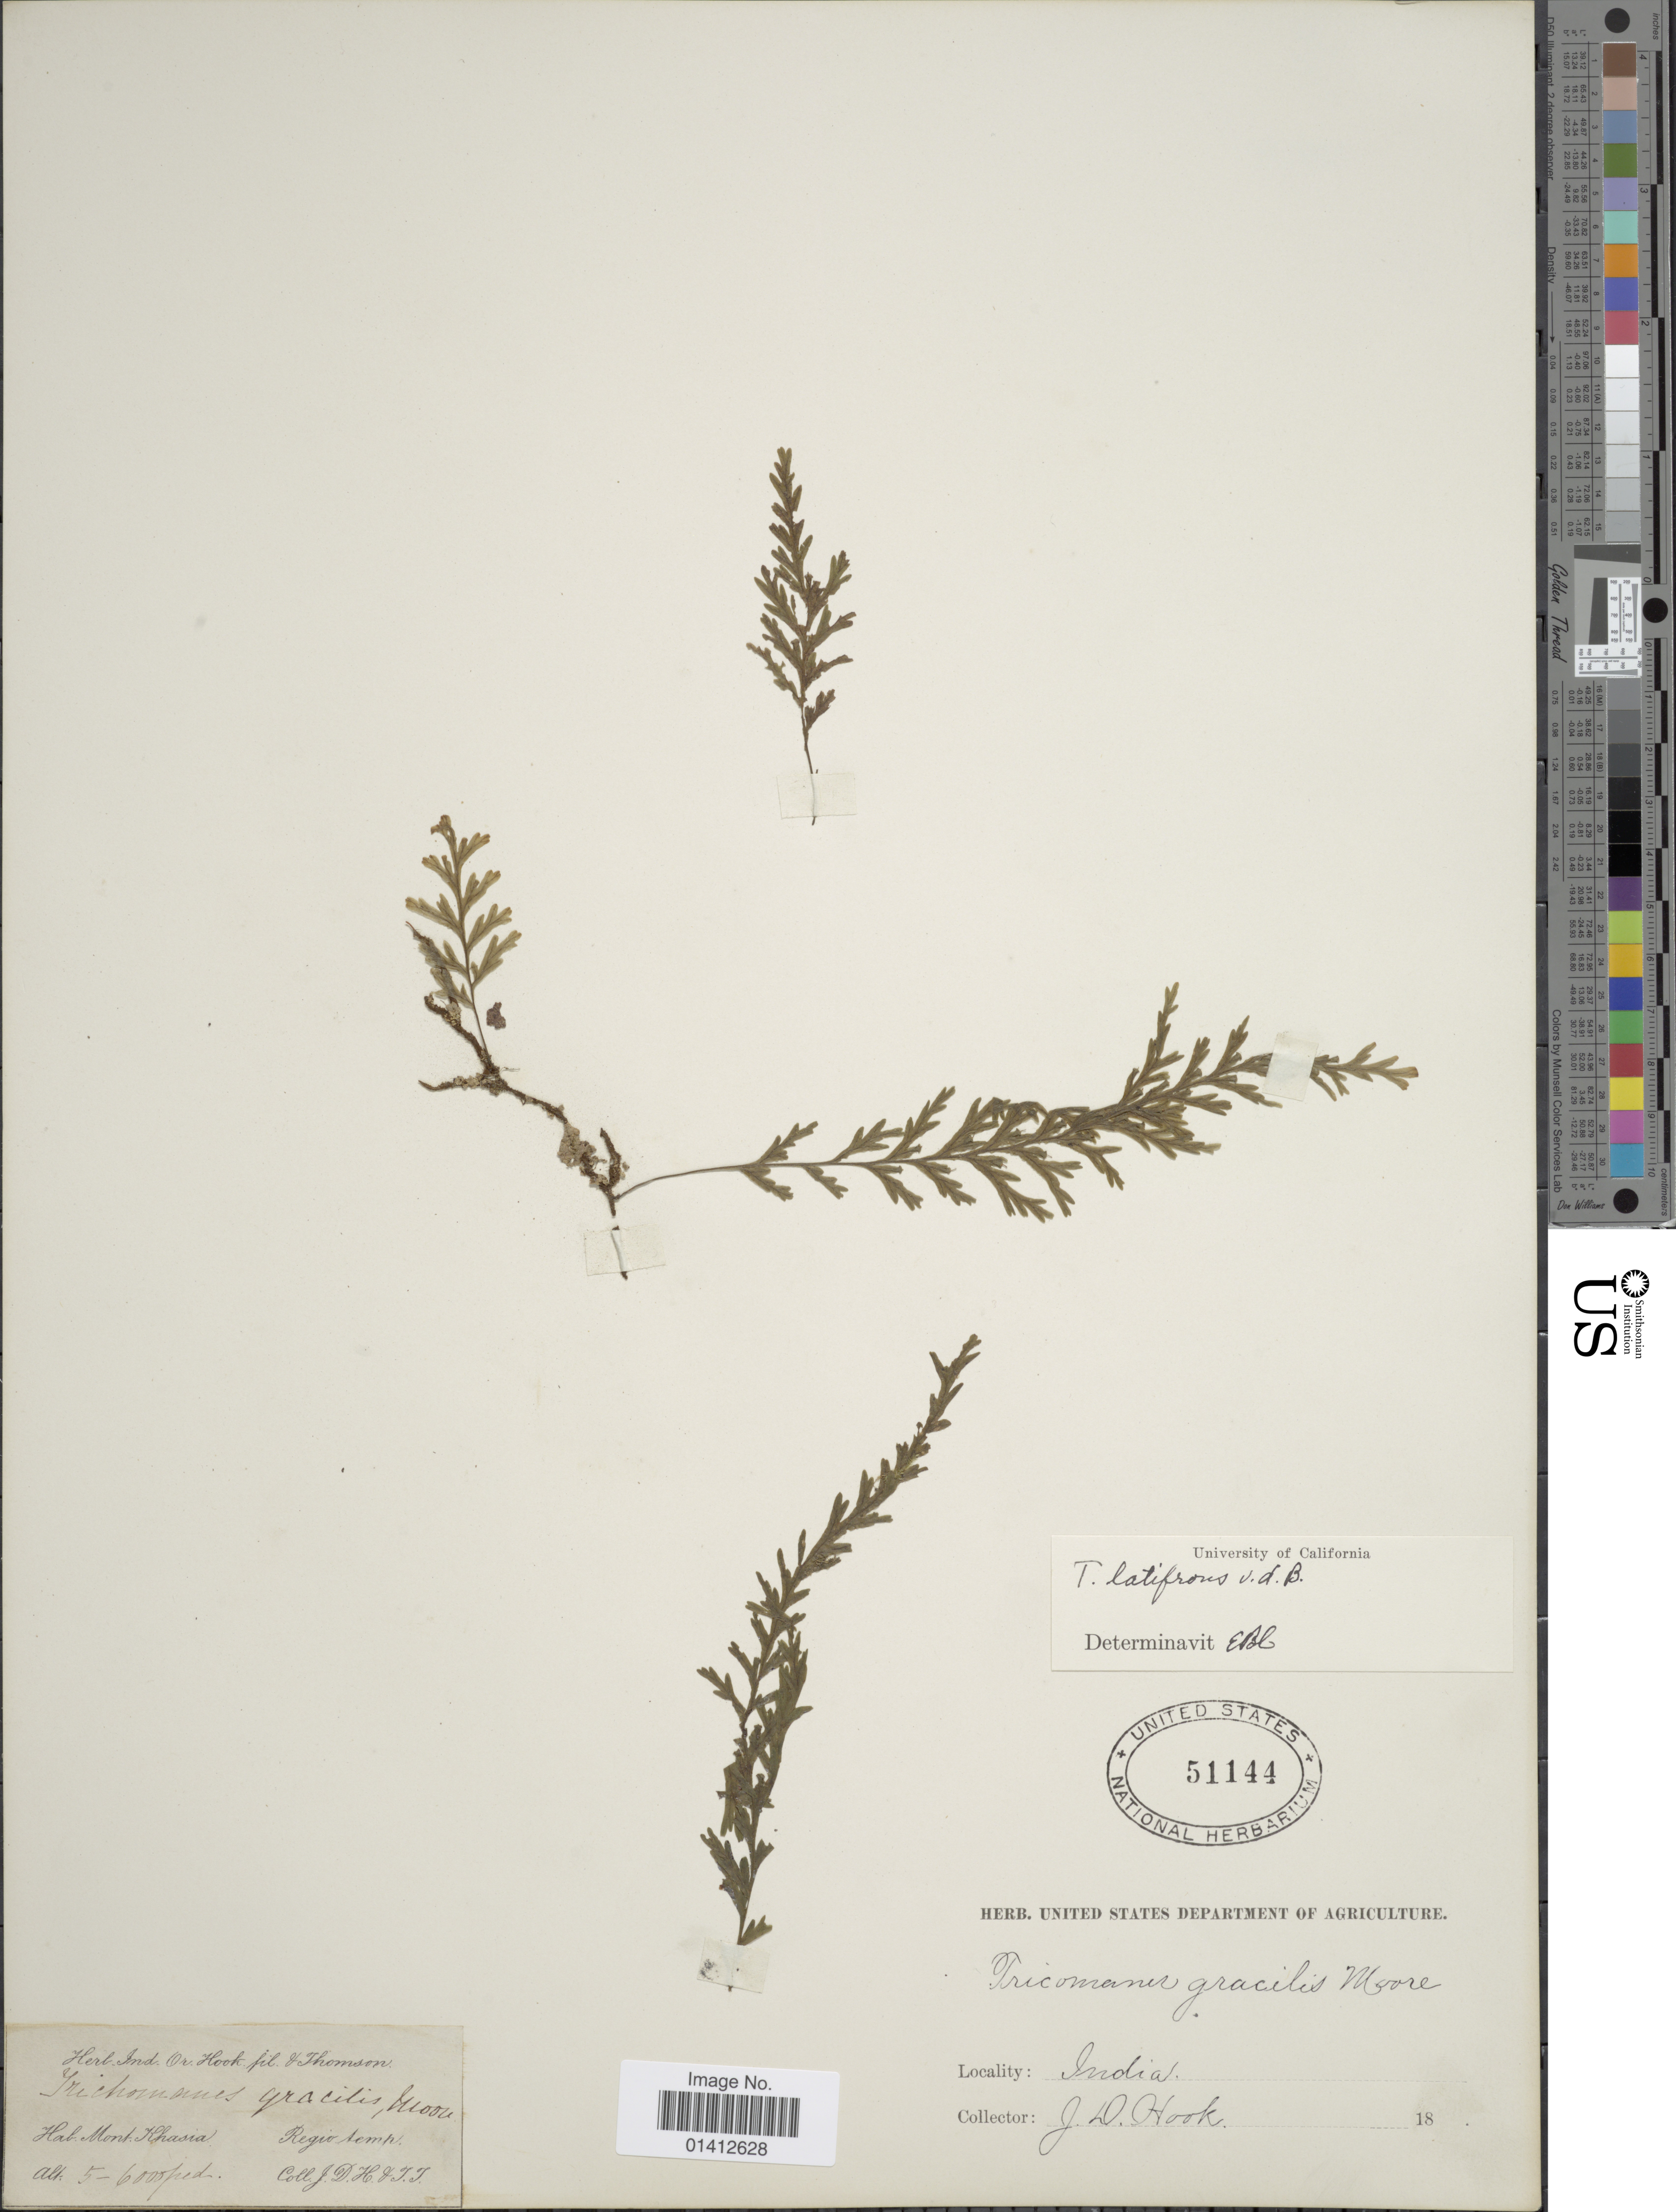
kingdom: Plantae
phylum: Tracheophyta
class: Polypodiopsida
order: Hymenophyllales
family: Hymenophyllaceae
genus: Crepidomanes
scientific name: Crepidomanes latifrons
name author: (Bosch) Ching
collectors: J. D. Hooker & T. Thomson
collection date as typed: Transcribed d/m/y: //18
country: India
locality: Mont Khasia, Regio. temp.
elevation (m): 1524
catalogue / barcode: US 51144